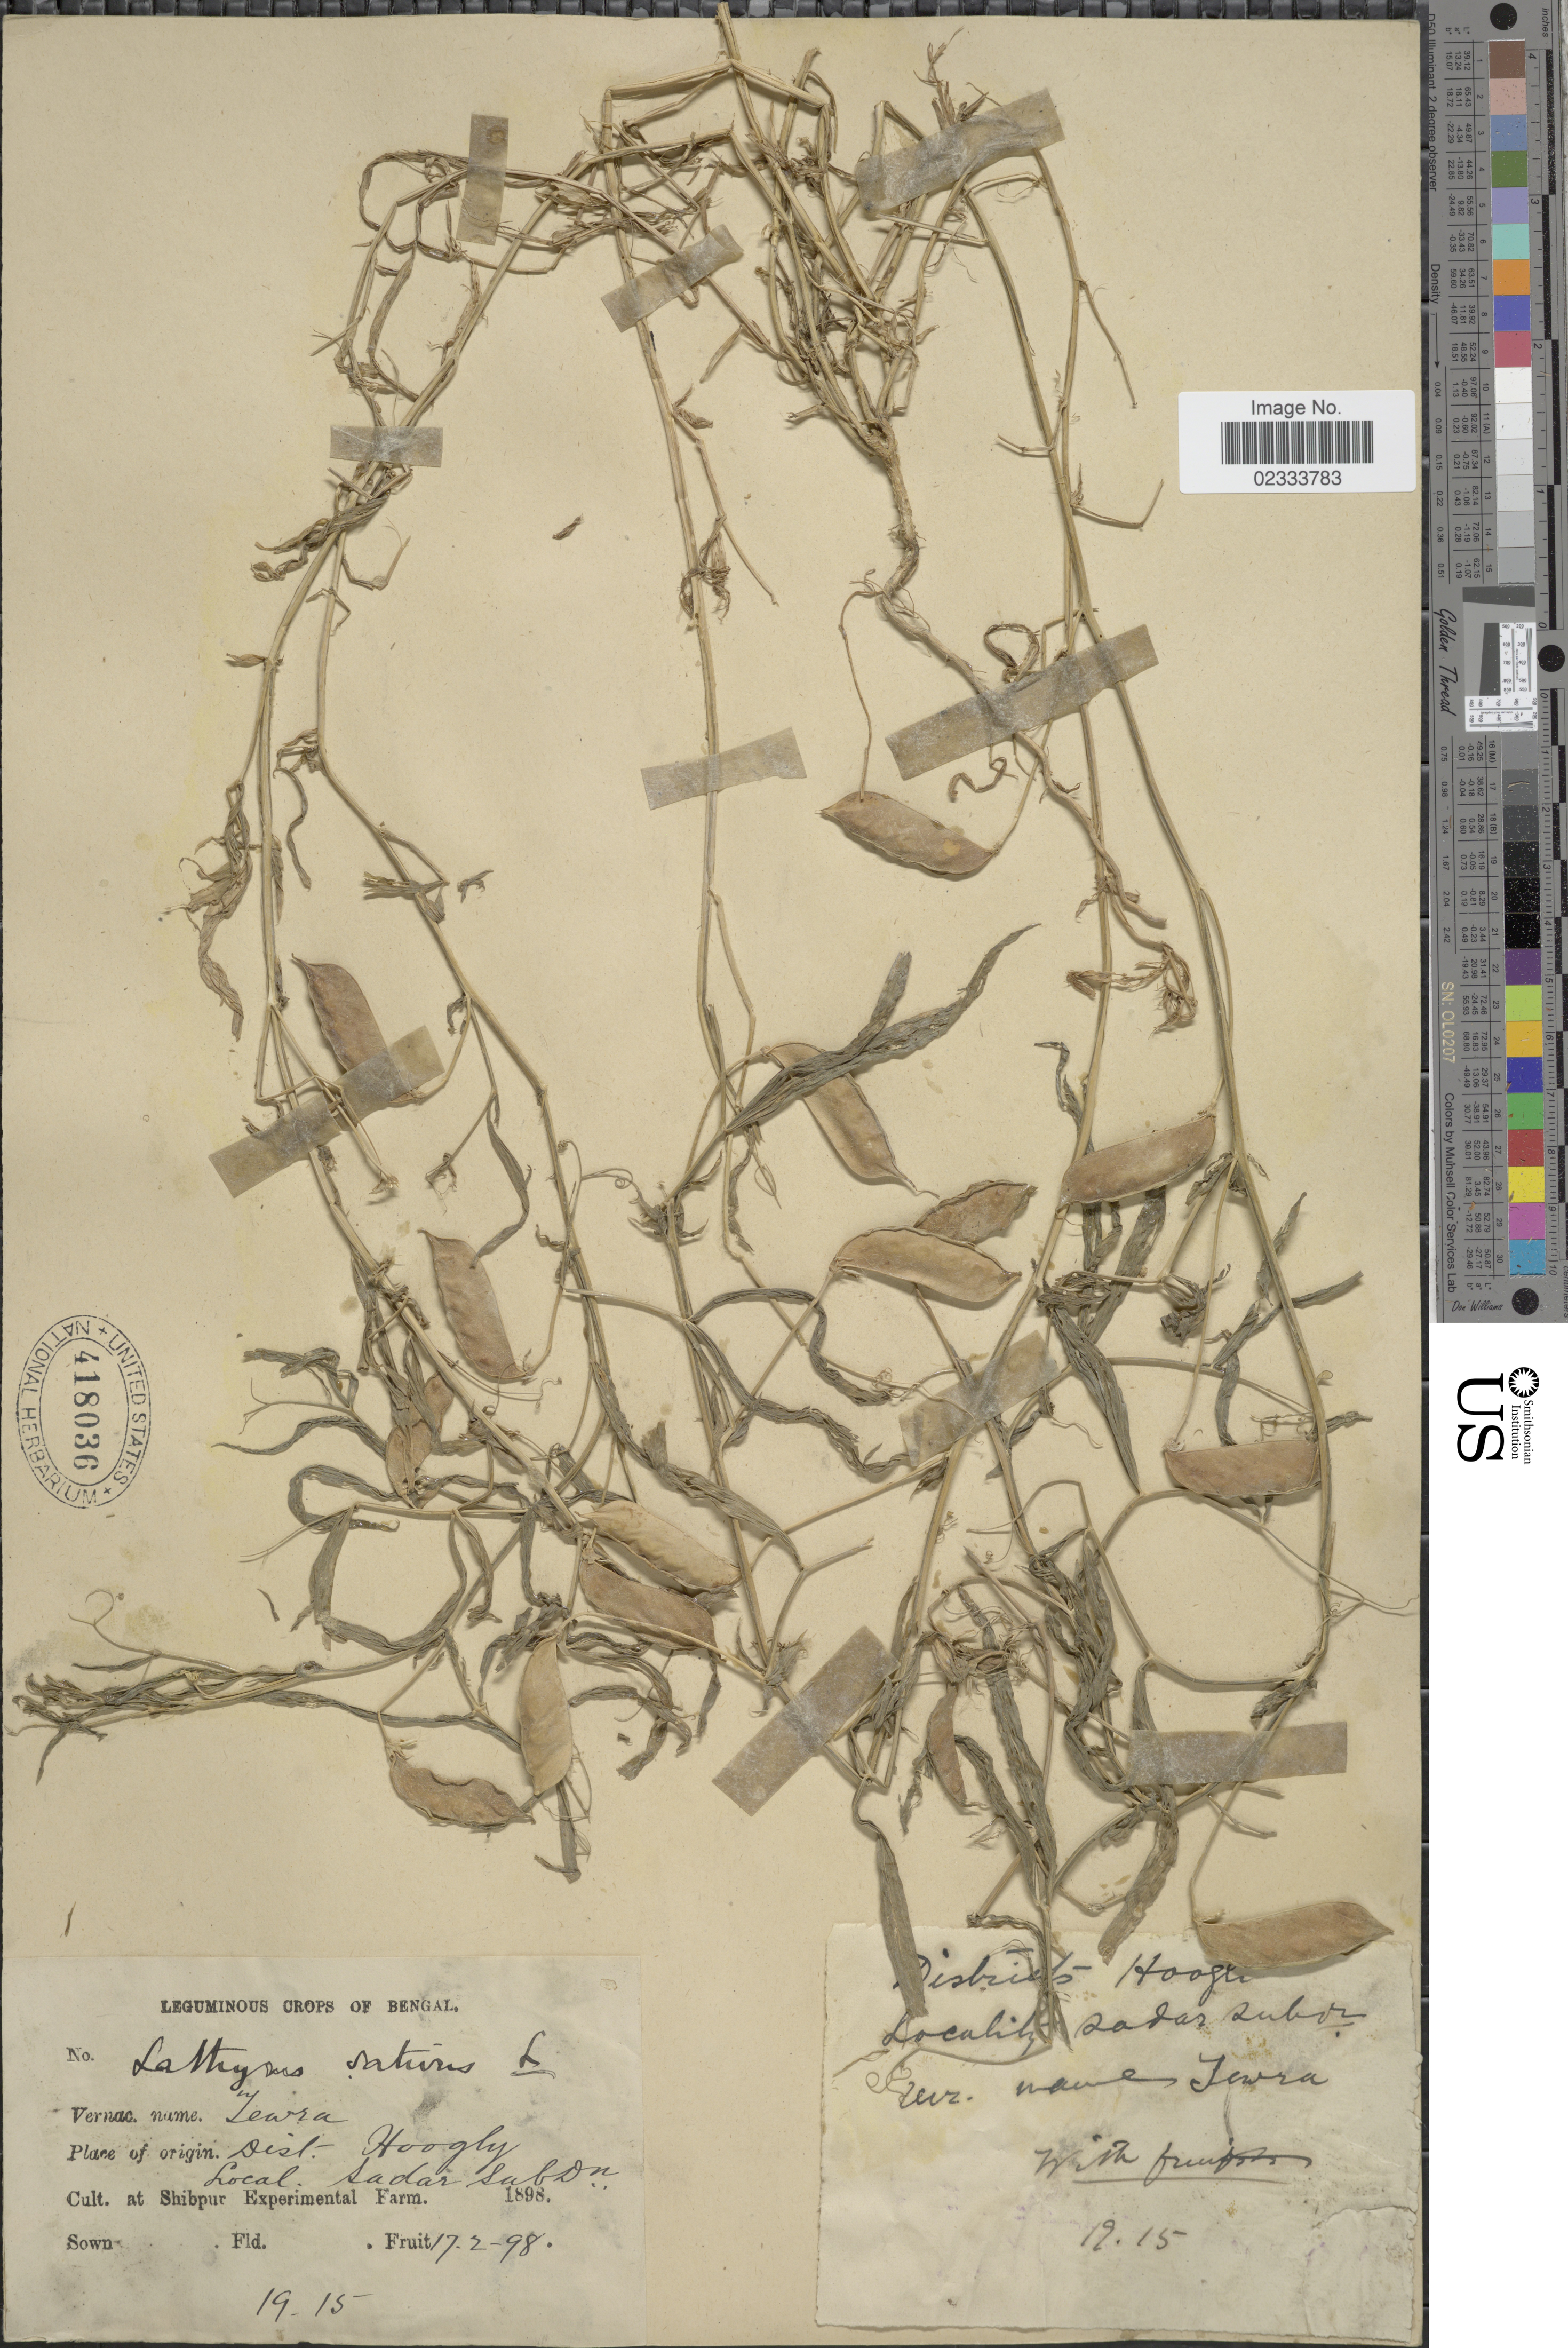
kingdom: Plantae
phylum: Tracheophyta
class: Magnoliopsida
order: Fabales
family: Fabaceae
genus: Lathyrus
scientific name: Lathyrus sativus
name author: L.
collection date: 1898-02-17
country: India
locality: Shibpur Experimental Farm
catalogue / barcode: US 418036